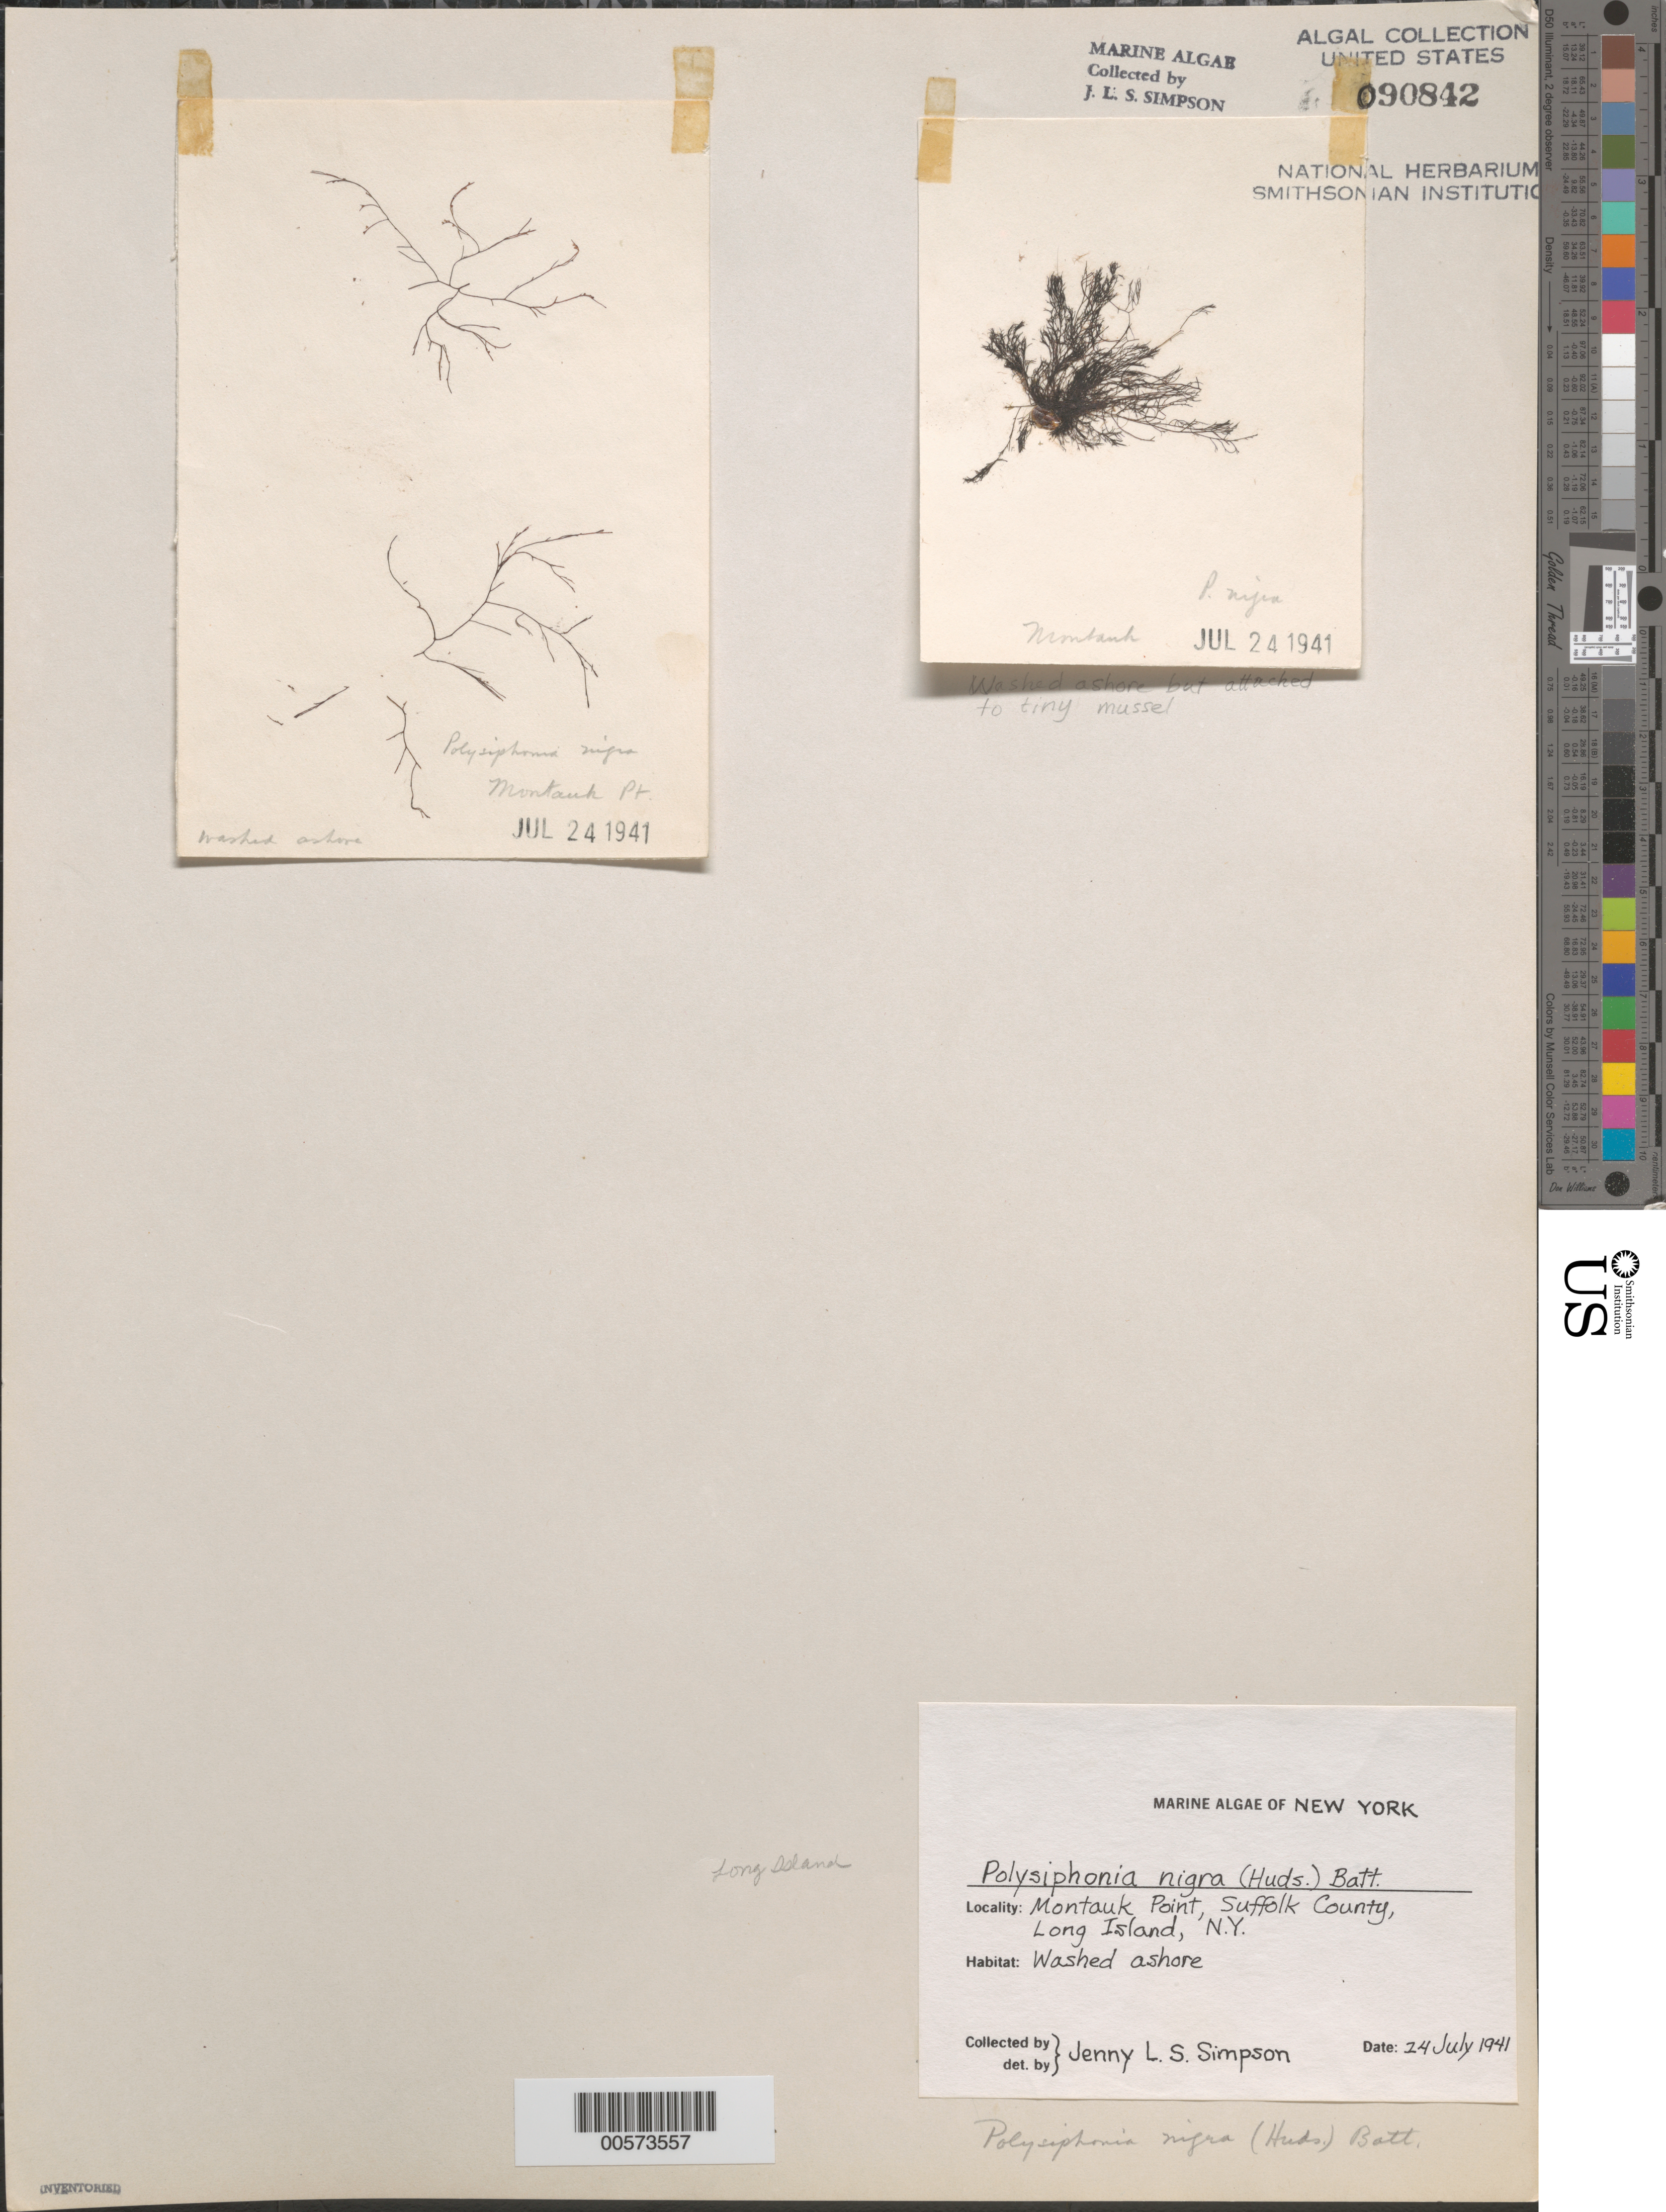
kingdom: Plantae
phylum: Rhodophyta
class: Florideophyceae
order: Ceramiales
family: Rhodomelaceae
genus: Vertebrata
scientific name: Vertebrata nigra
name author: (Hudson) Diaz-Tapia & Maggs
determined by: Algae name updating Project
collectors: J. Simpson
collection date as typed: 24 Jul 1941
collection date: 1941-07-24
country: United States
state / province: New York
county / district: Suffolk County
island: Long Island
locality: Montauk Point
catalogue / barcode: US 90842